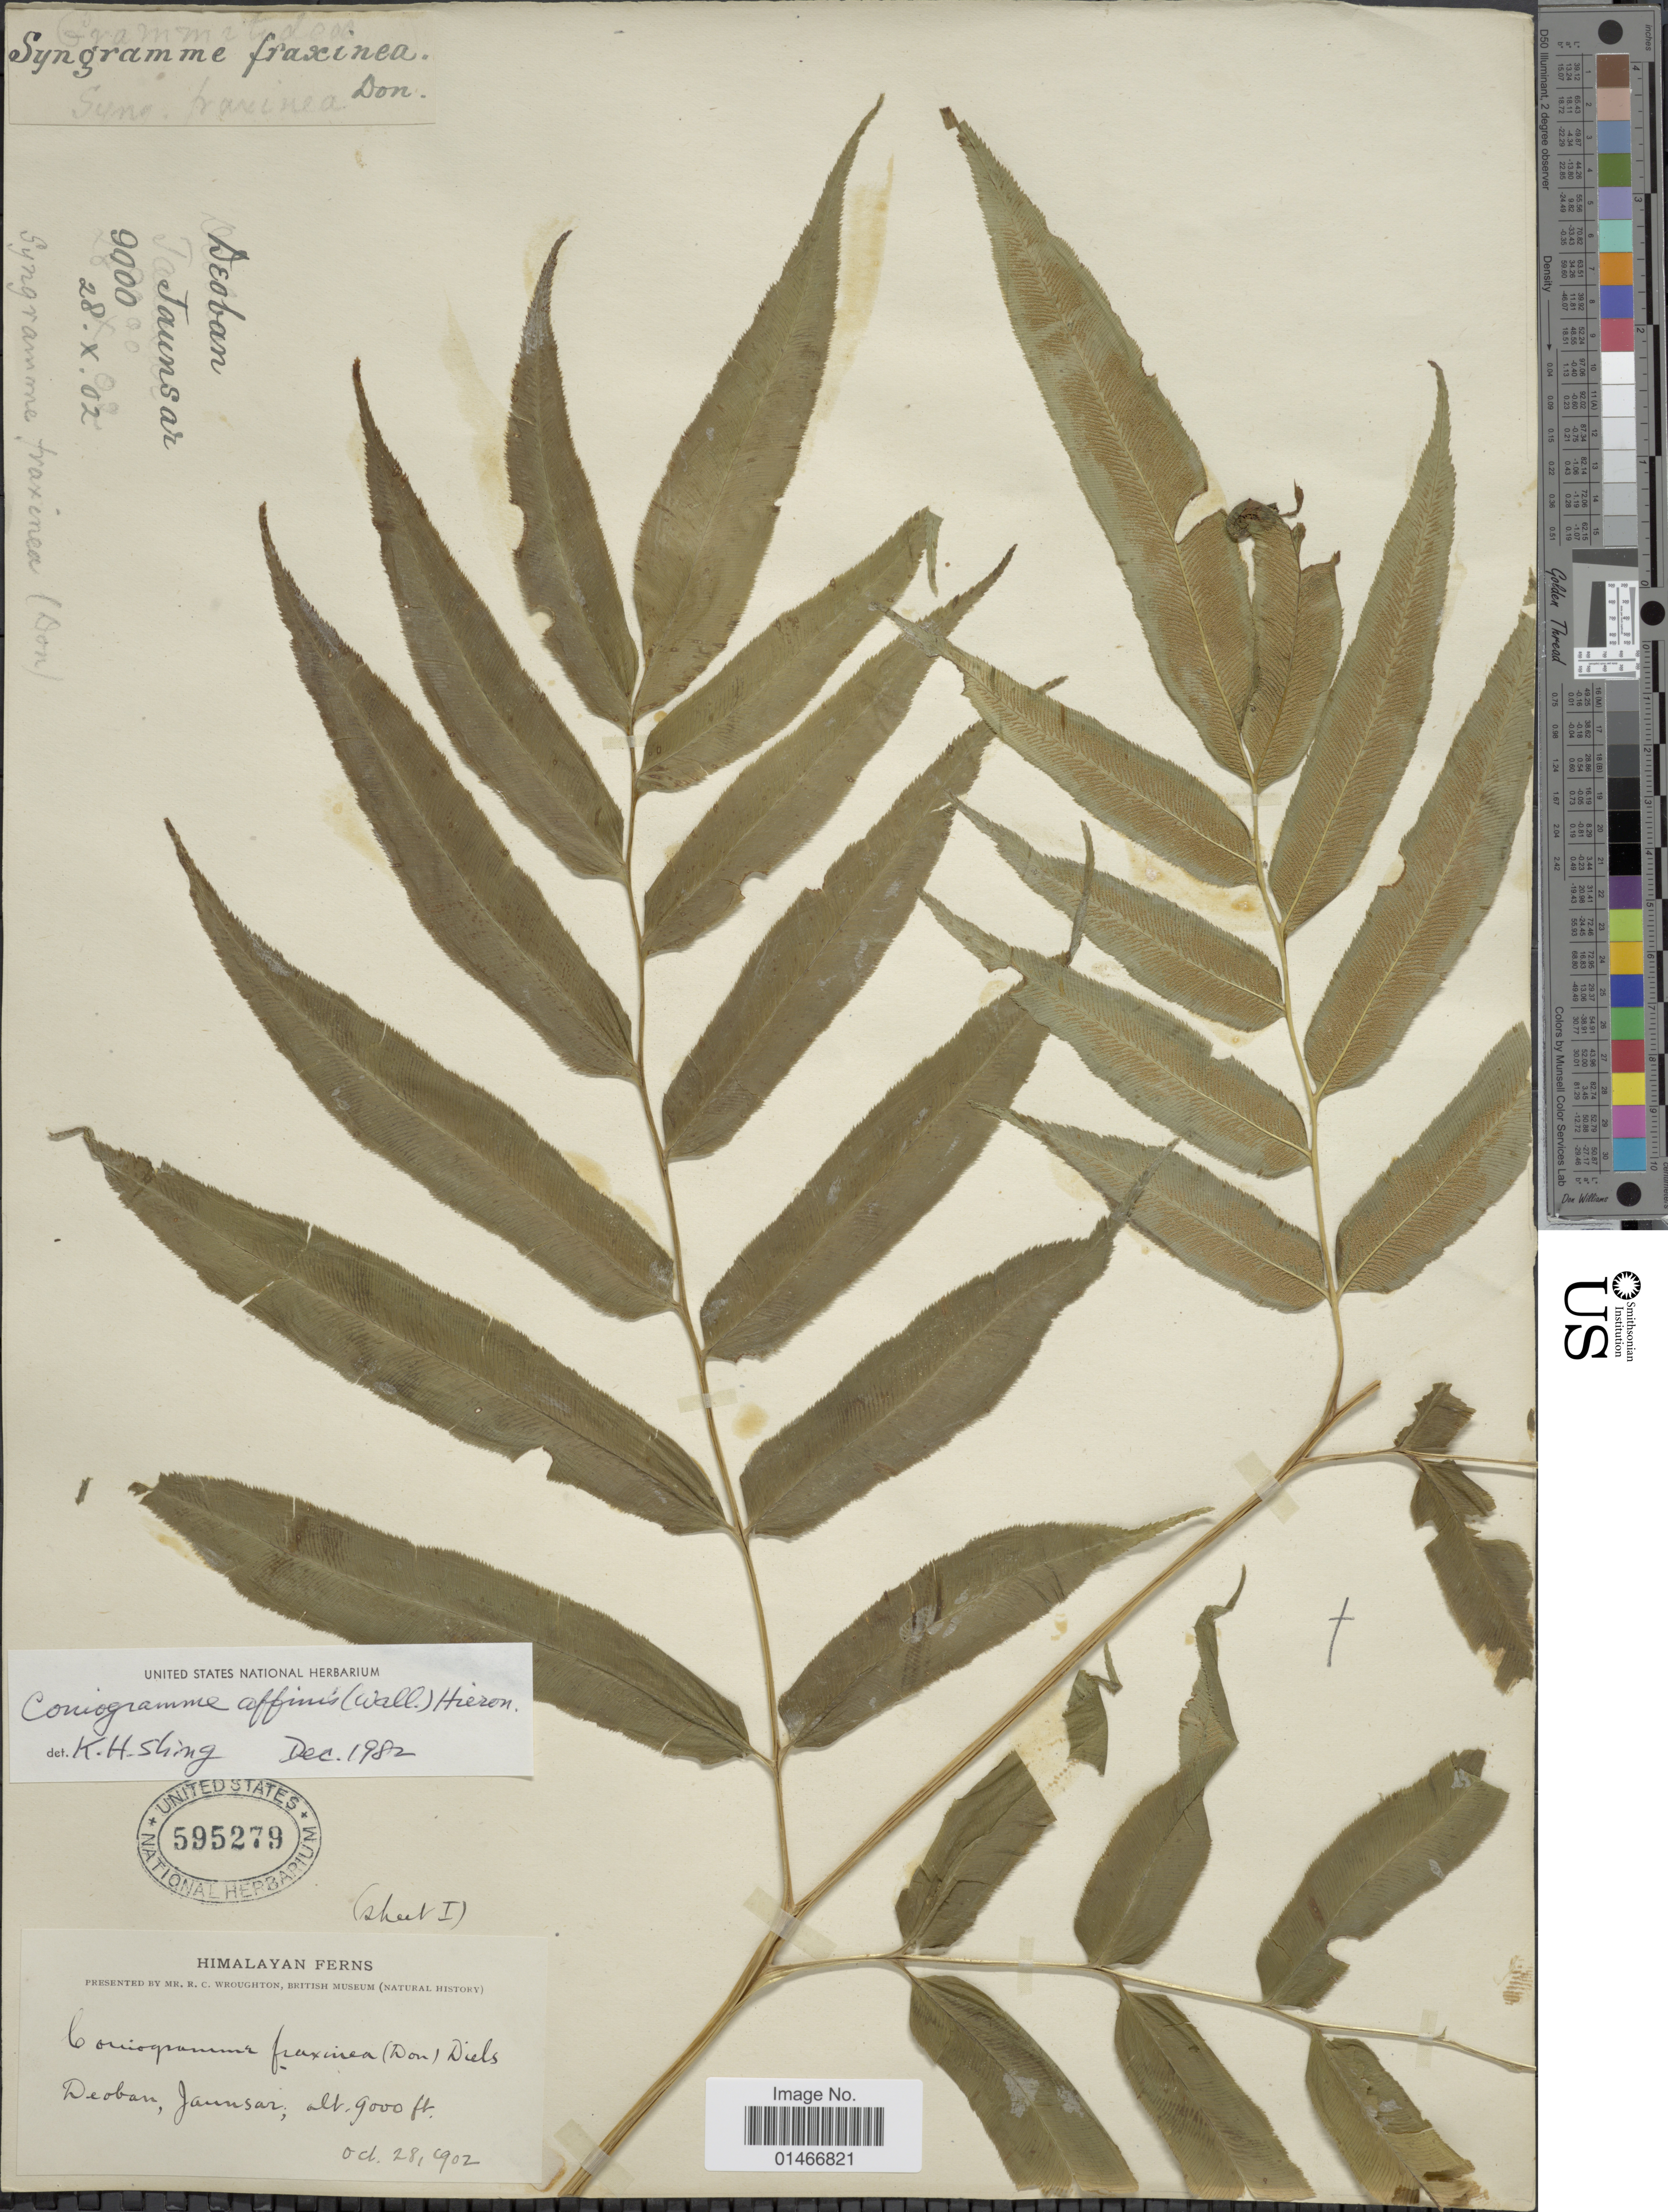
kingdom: Plantae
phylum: Tracheophyta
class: Polypodiopsida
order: Polypodiales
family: Pteridaceae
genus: Coniogramme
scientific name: Coniogramme affinis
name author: Hieron.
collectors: R. Wroughton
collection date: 1902-10-28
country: India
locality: Himalayan Ferns. Deoban, Jaunsar.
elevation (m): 2743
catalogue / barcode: US 595279